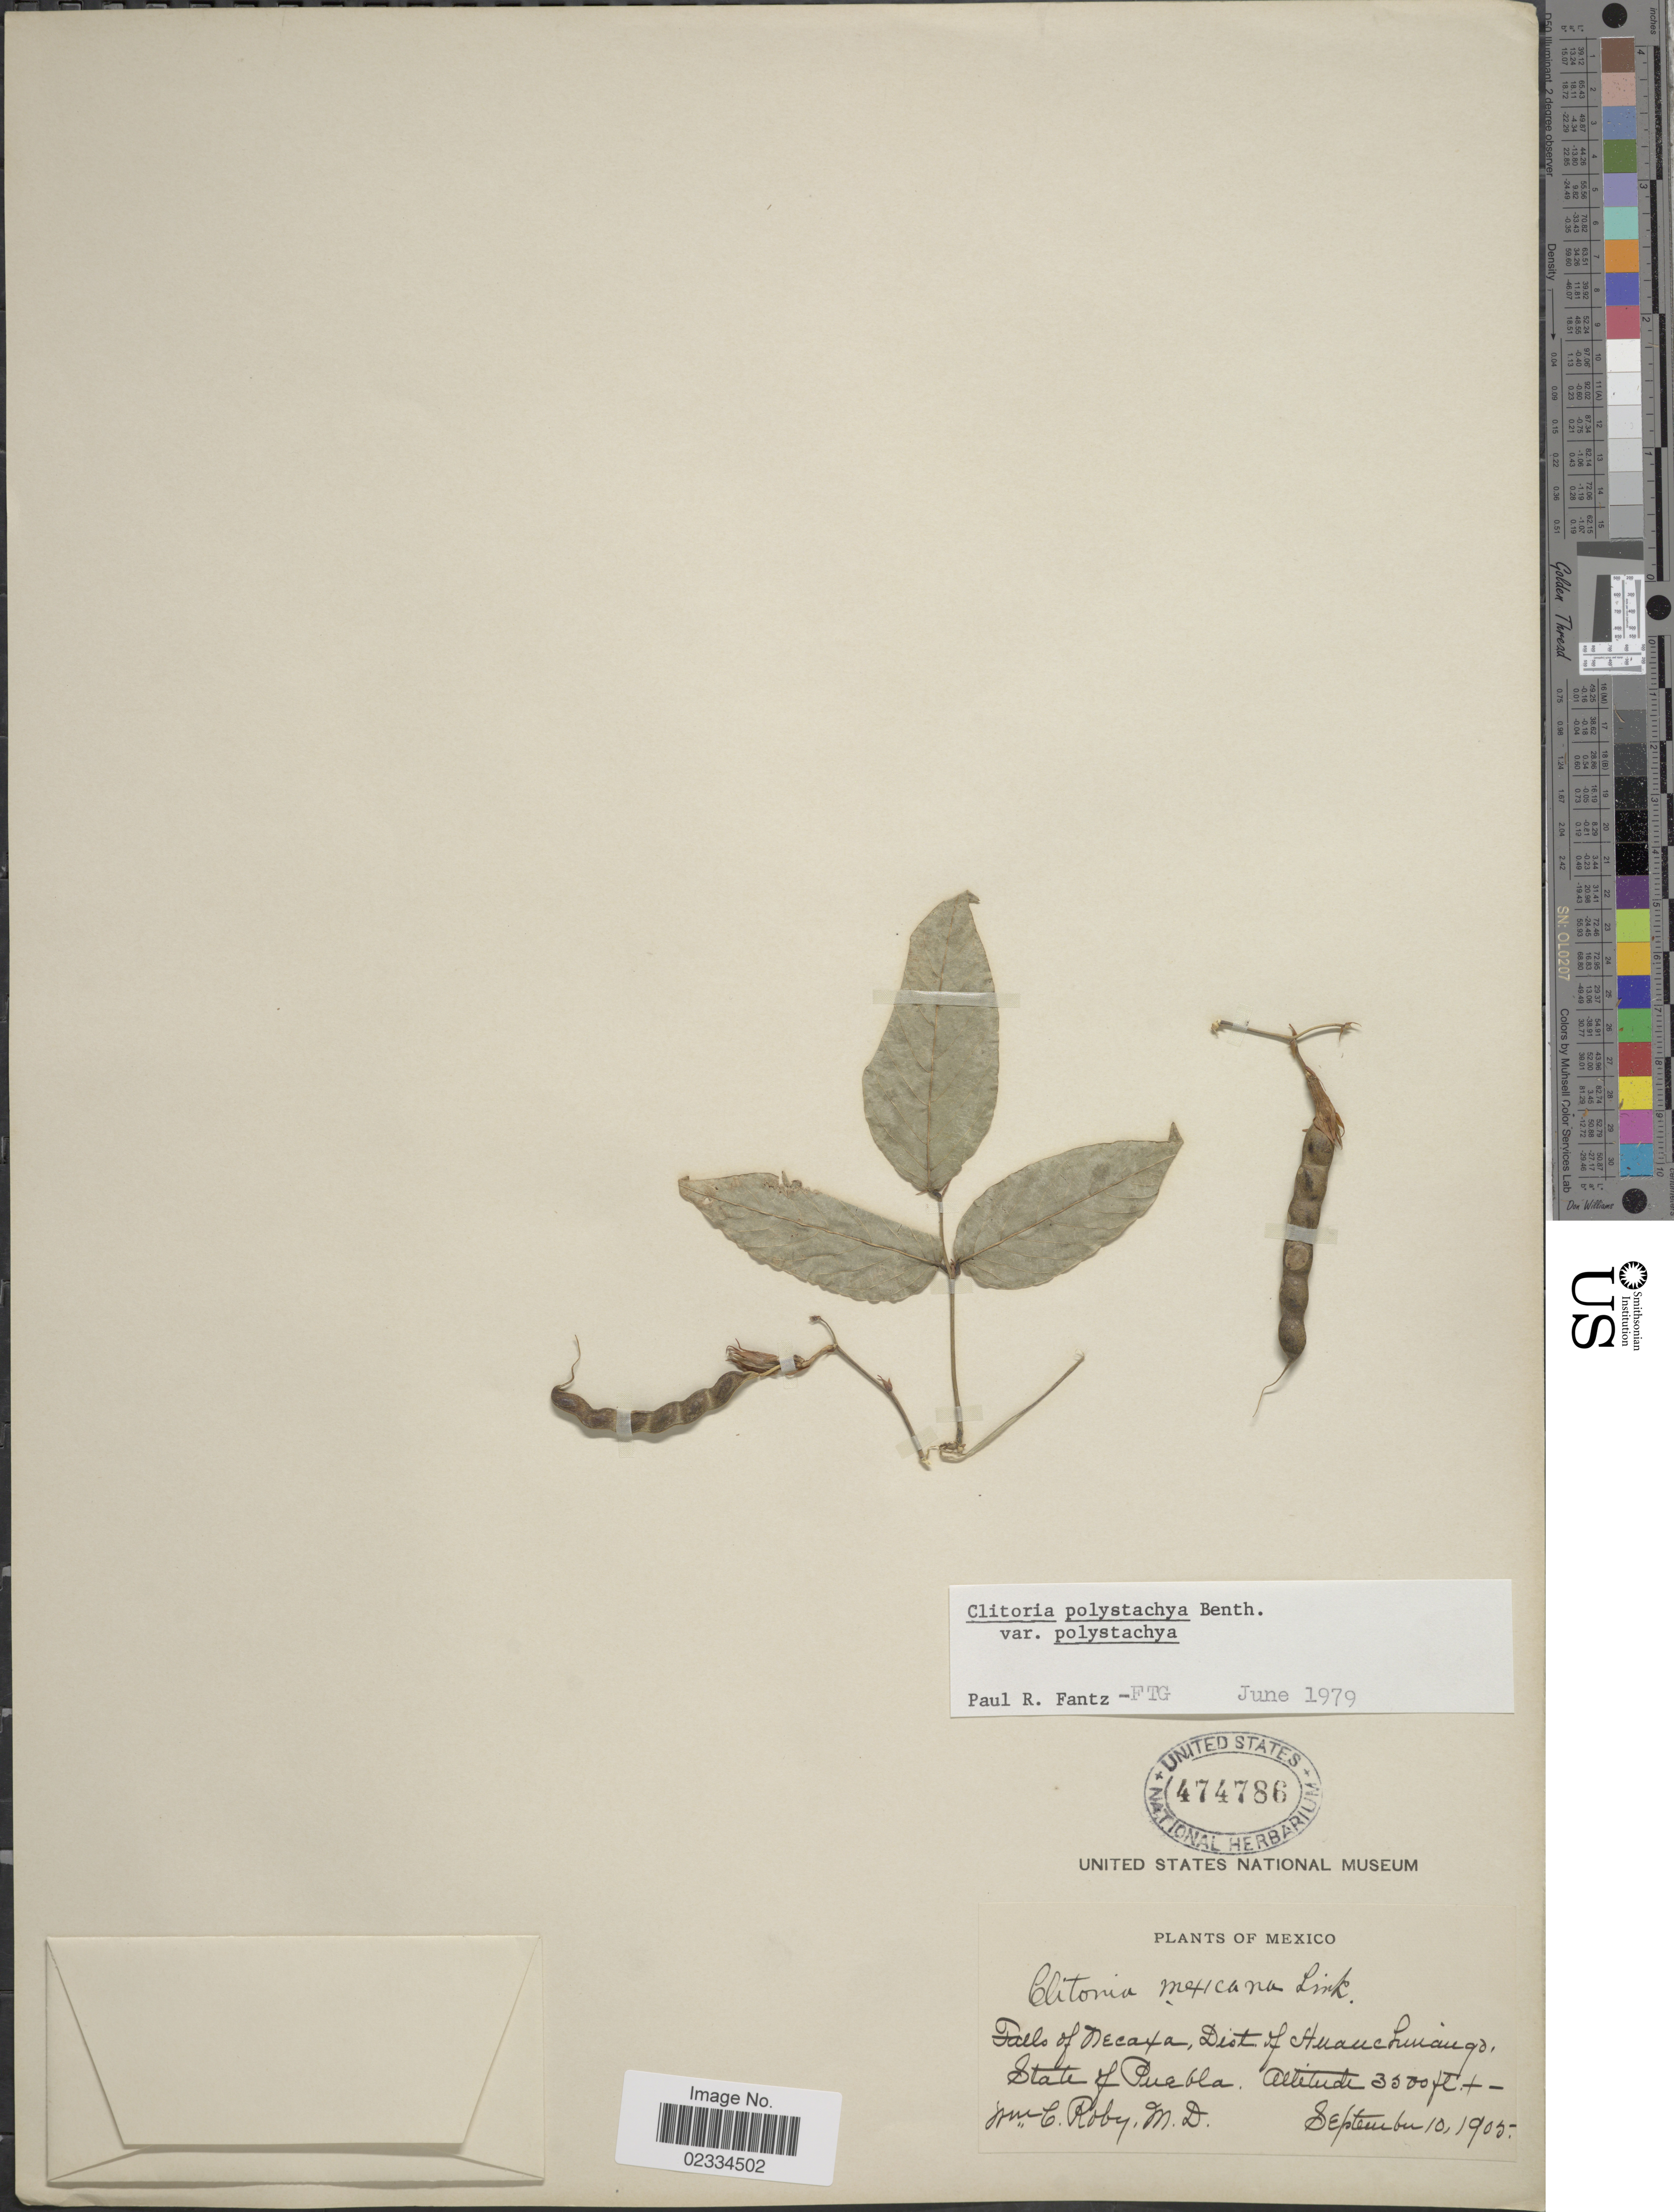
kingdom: Plantae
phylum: Tracheophyta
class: Magnoliopsida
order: Fabales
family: Fabaceae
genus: Clitoria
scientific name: Clitoria polystachya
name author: Benth.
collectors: C. Roby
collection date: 1905-09-10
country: Mexico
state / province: Puebla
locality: Falls of Necaxa, Dist of Huauchinango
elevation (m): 1067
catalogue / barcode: US 474786